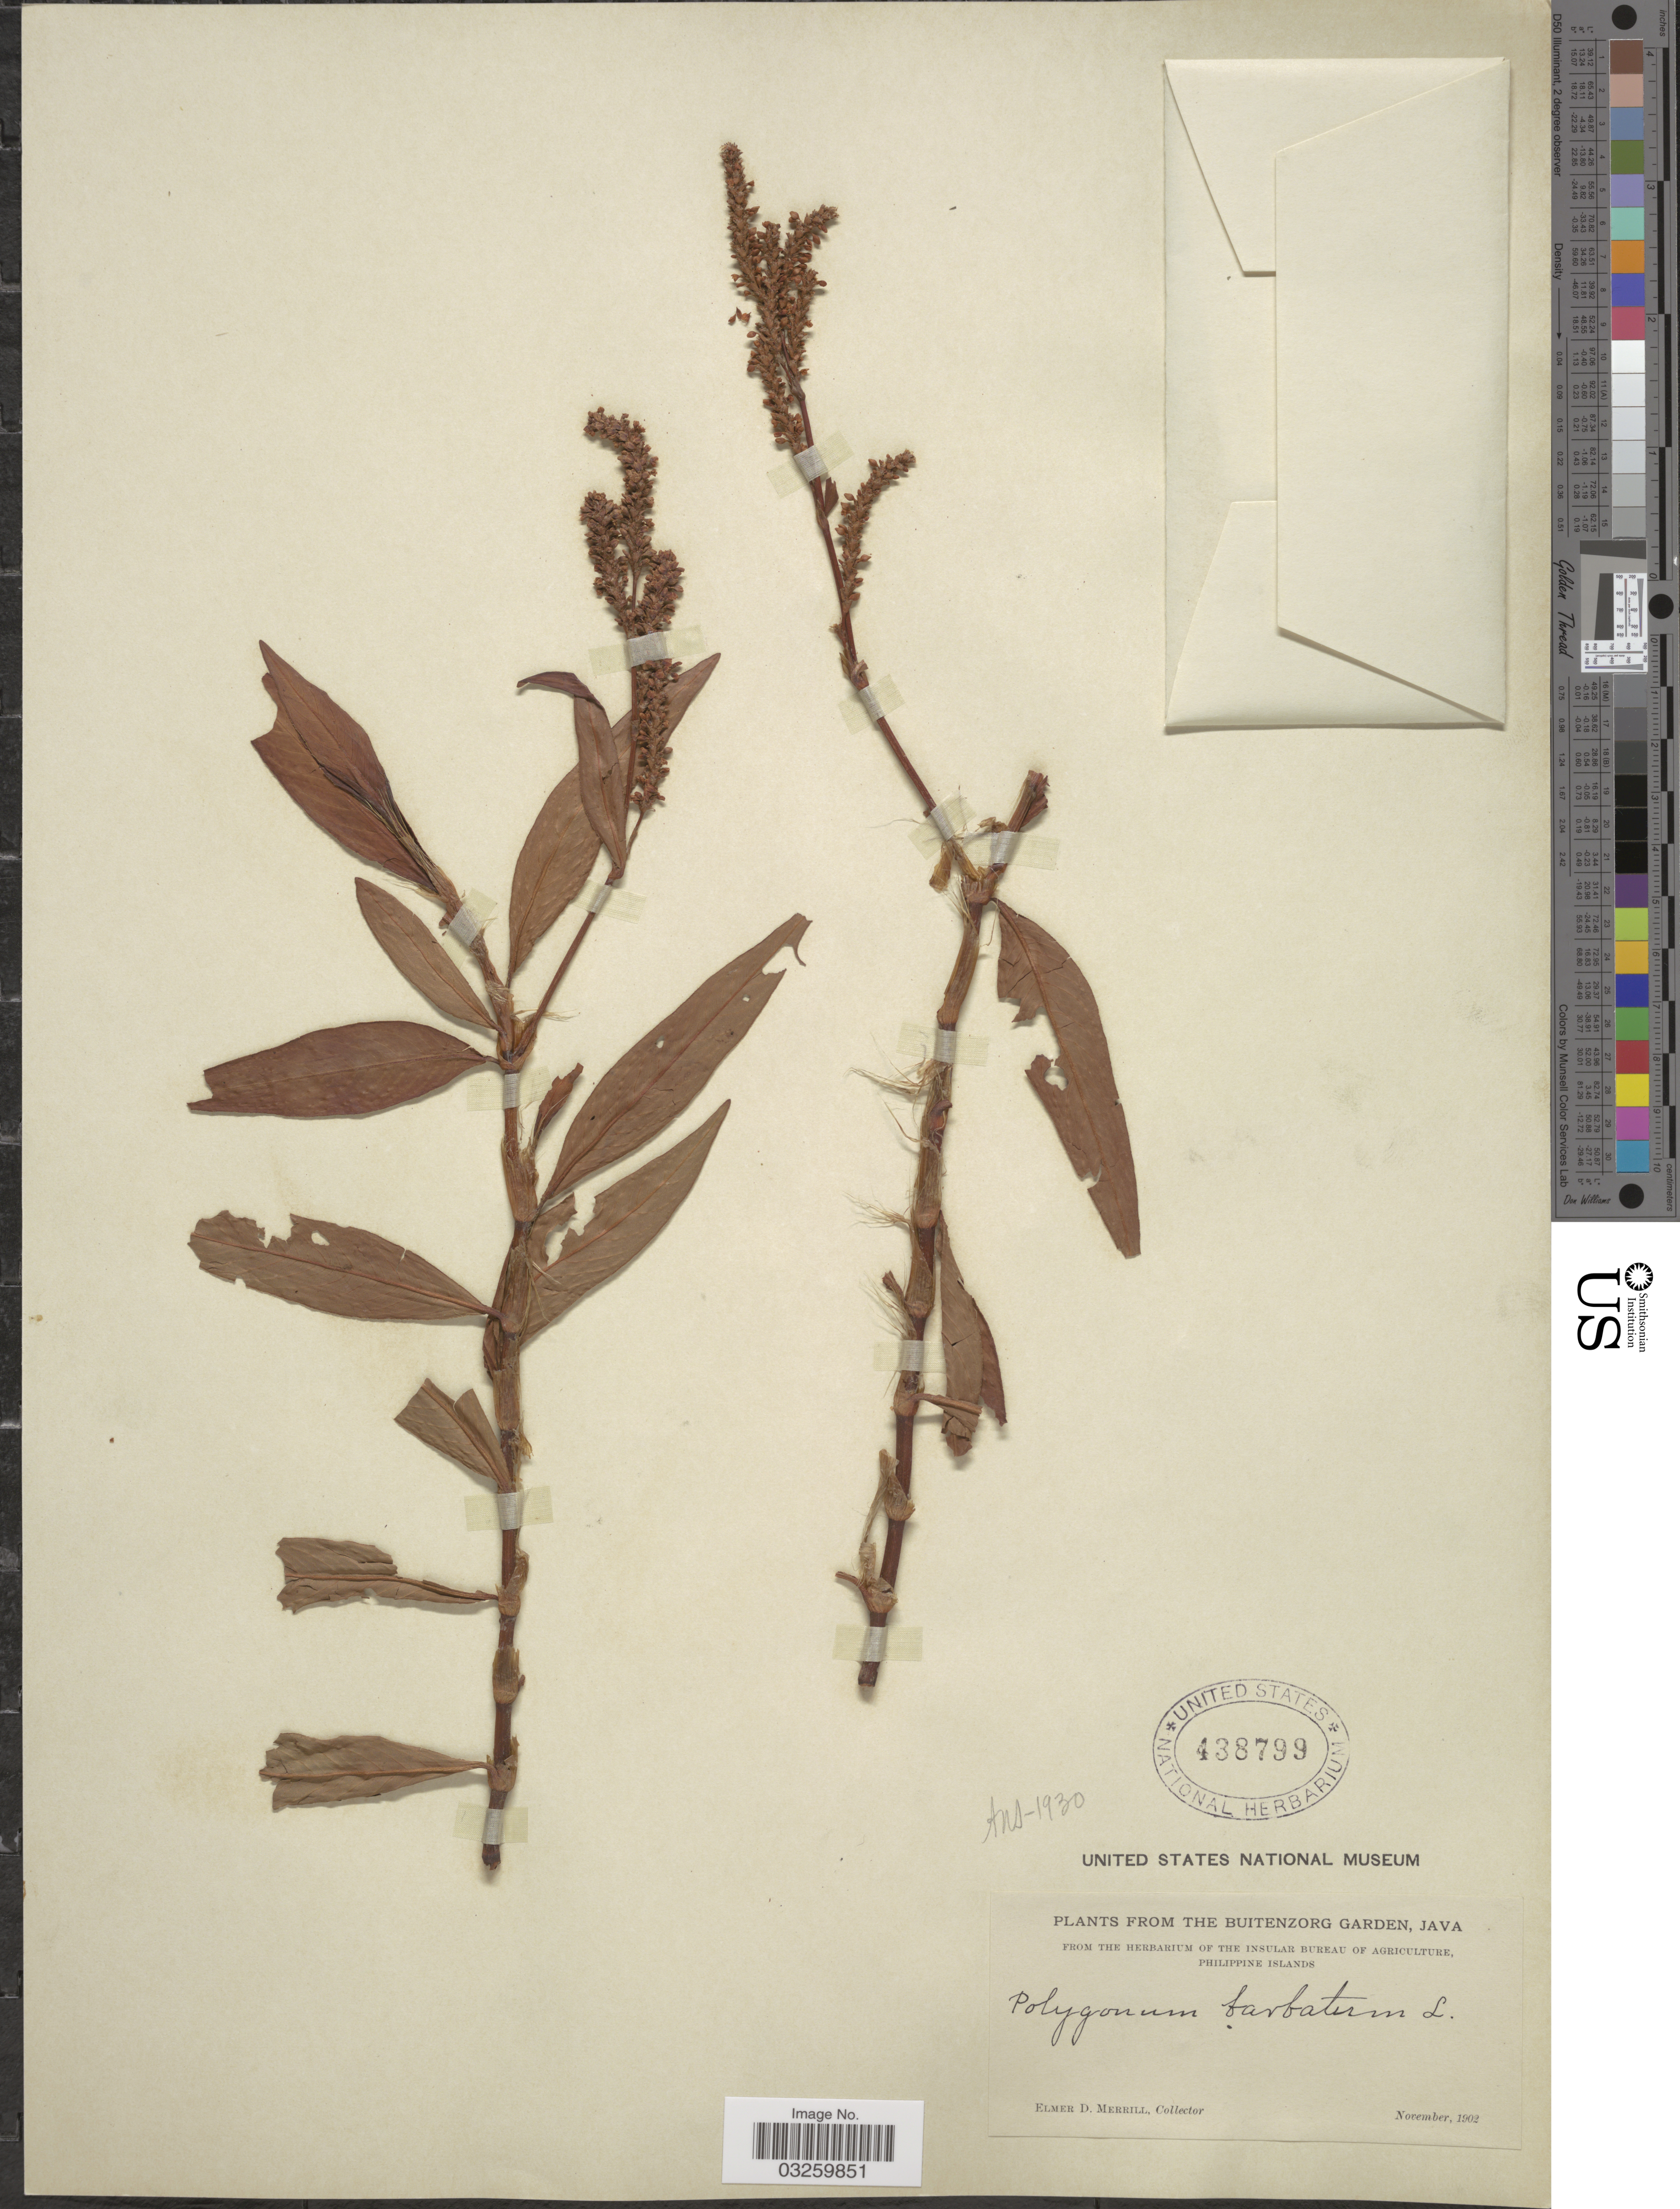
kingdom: Plantae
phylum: Tracheophyta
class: Magnoliopsida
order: Caryophyllales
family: Polygonaceae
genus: Persicaria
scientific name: Persicaria barbata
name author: (L.) H. Hara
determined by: Wagner, W. L., (BOT), Smithsonian Institution - National Museum of Natural History (UNITED STATES)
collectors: E. D. Merrill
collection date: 1902-11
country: Indonesia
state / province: Java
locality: The Buitenzorg Garden.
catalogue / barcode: US 438799